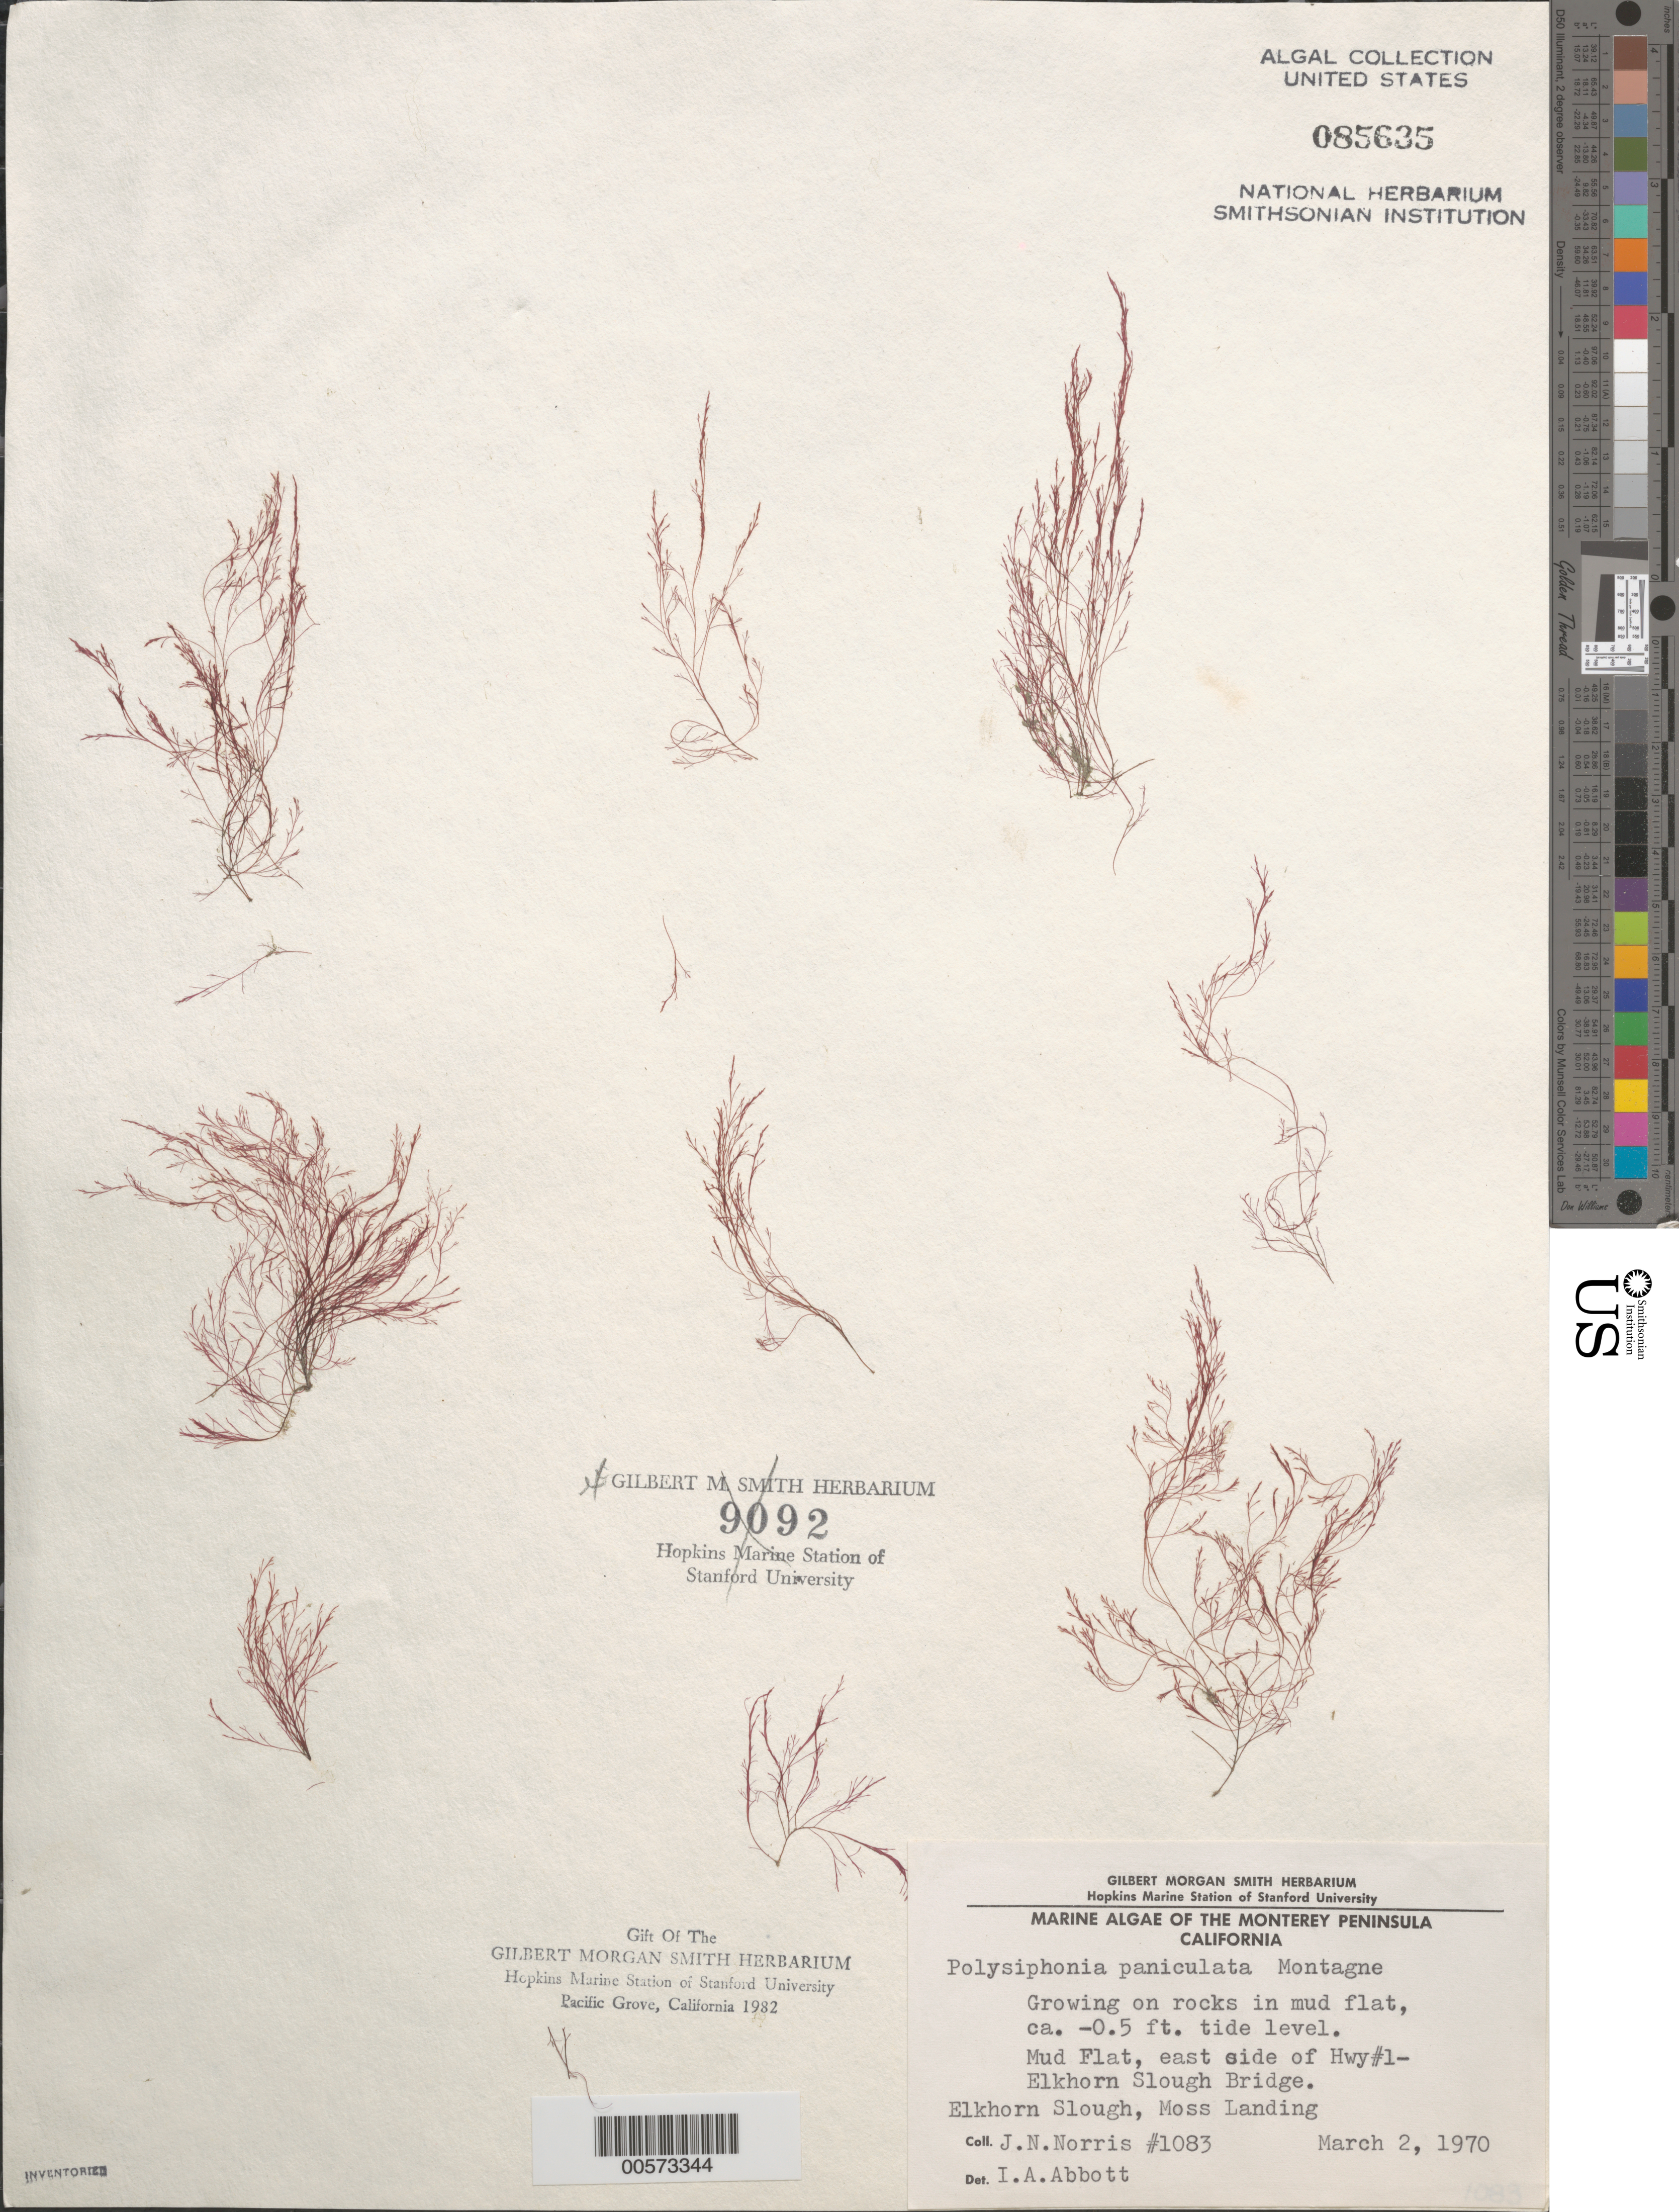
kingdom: Plantae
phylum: Rhodophyta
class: Florideophyceae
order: Ceramiales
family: Rhodomelaceae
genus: Eutrichosiphonia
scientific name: Eutrichosiphonia paniculata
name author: (Mont.) D.E.Bustamante & T.O. Cho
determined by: Algae name updating Project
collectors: J. N. Norris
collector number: JN-1083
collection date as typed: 02 Mar 1970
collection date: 1970-03-02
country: United States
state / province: California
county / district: Monterey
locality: Elkhorn Slough, Moss Landing, Highway 1-Elkhorn Slough Bridge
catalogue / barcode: US 85635